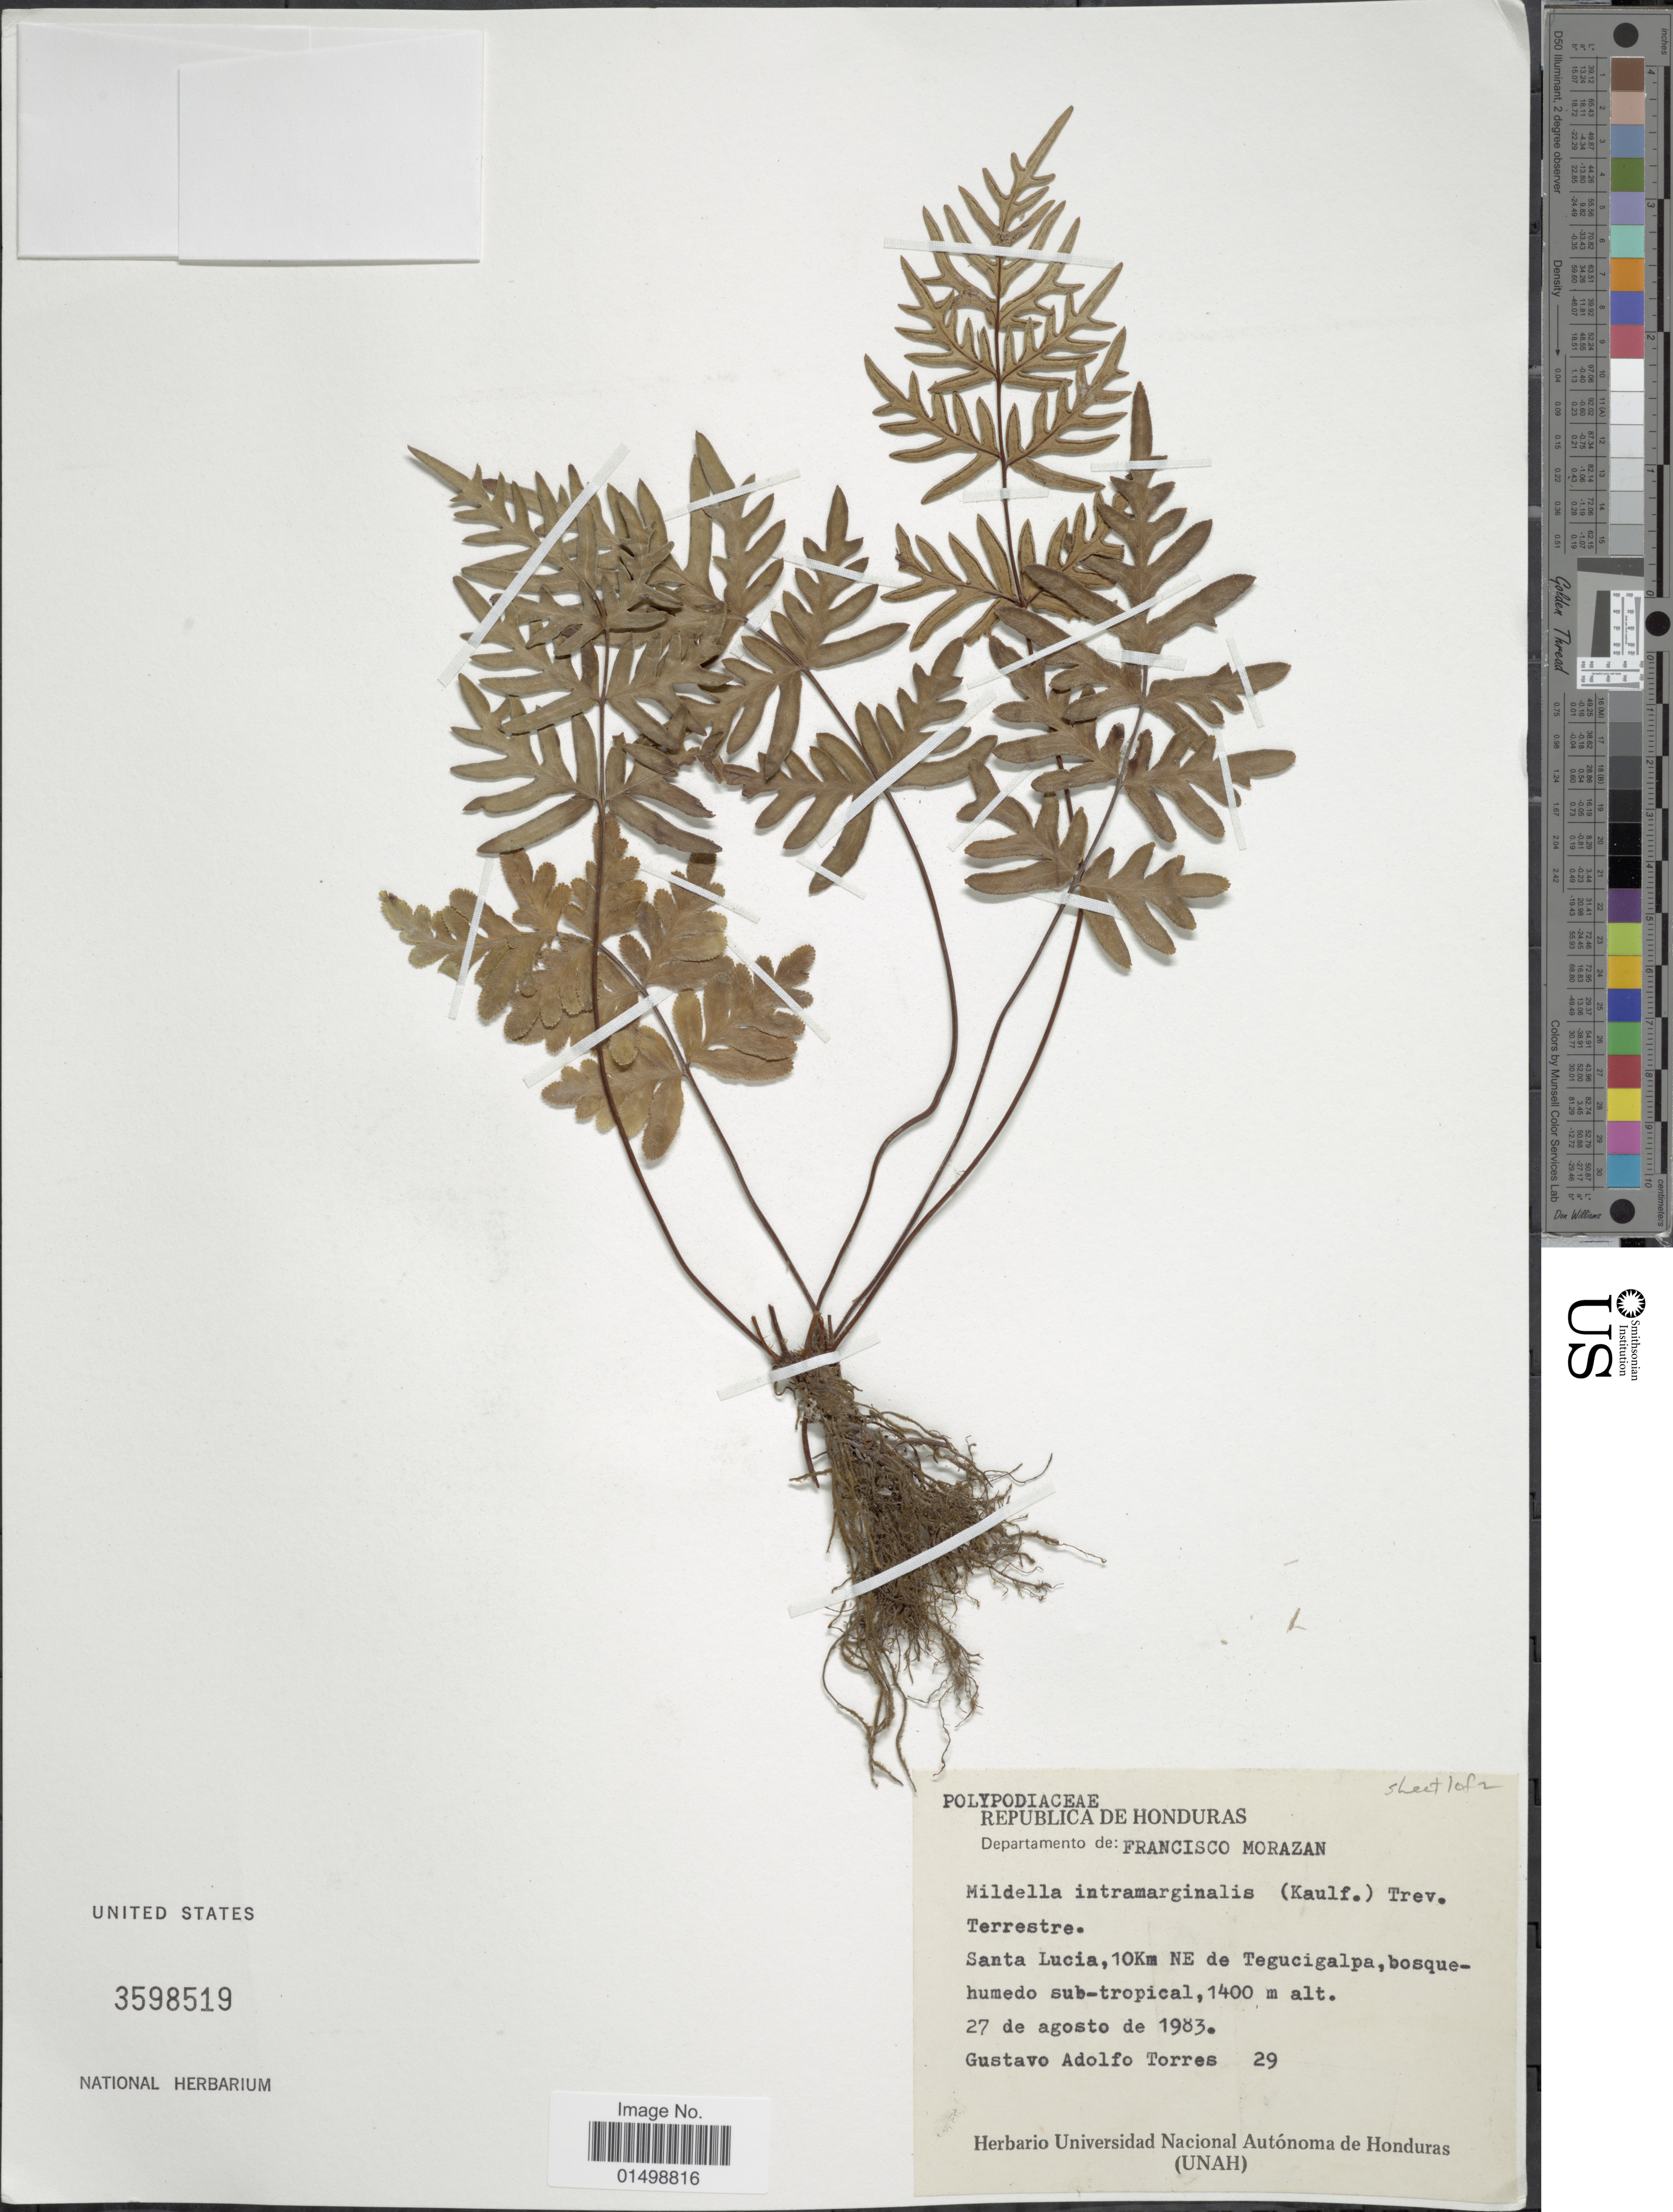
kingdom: Plantae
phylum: Tracheophyta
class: Polypodiopsida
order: Polypodiales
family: Pteridaceae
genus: Cheilanthes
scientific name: Cheilanthes intramarginalis var. intramarginalis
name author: (Kaulf.) Hook.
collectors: G. Torres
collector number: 29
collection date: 1983-08-27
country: Honduras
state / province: Fco. Morazán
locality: Santa Lucia, 10km NE de Tegucigalpa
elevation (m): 1400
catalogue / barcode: US 3598519